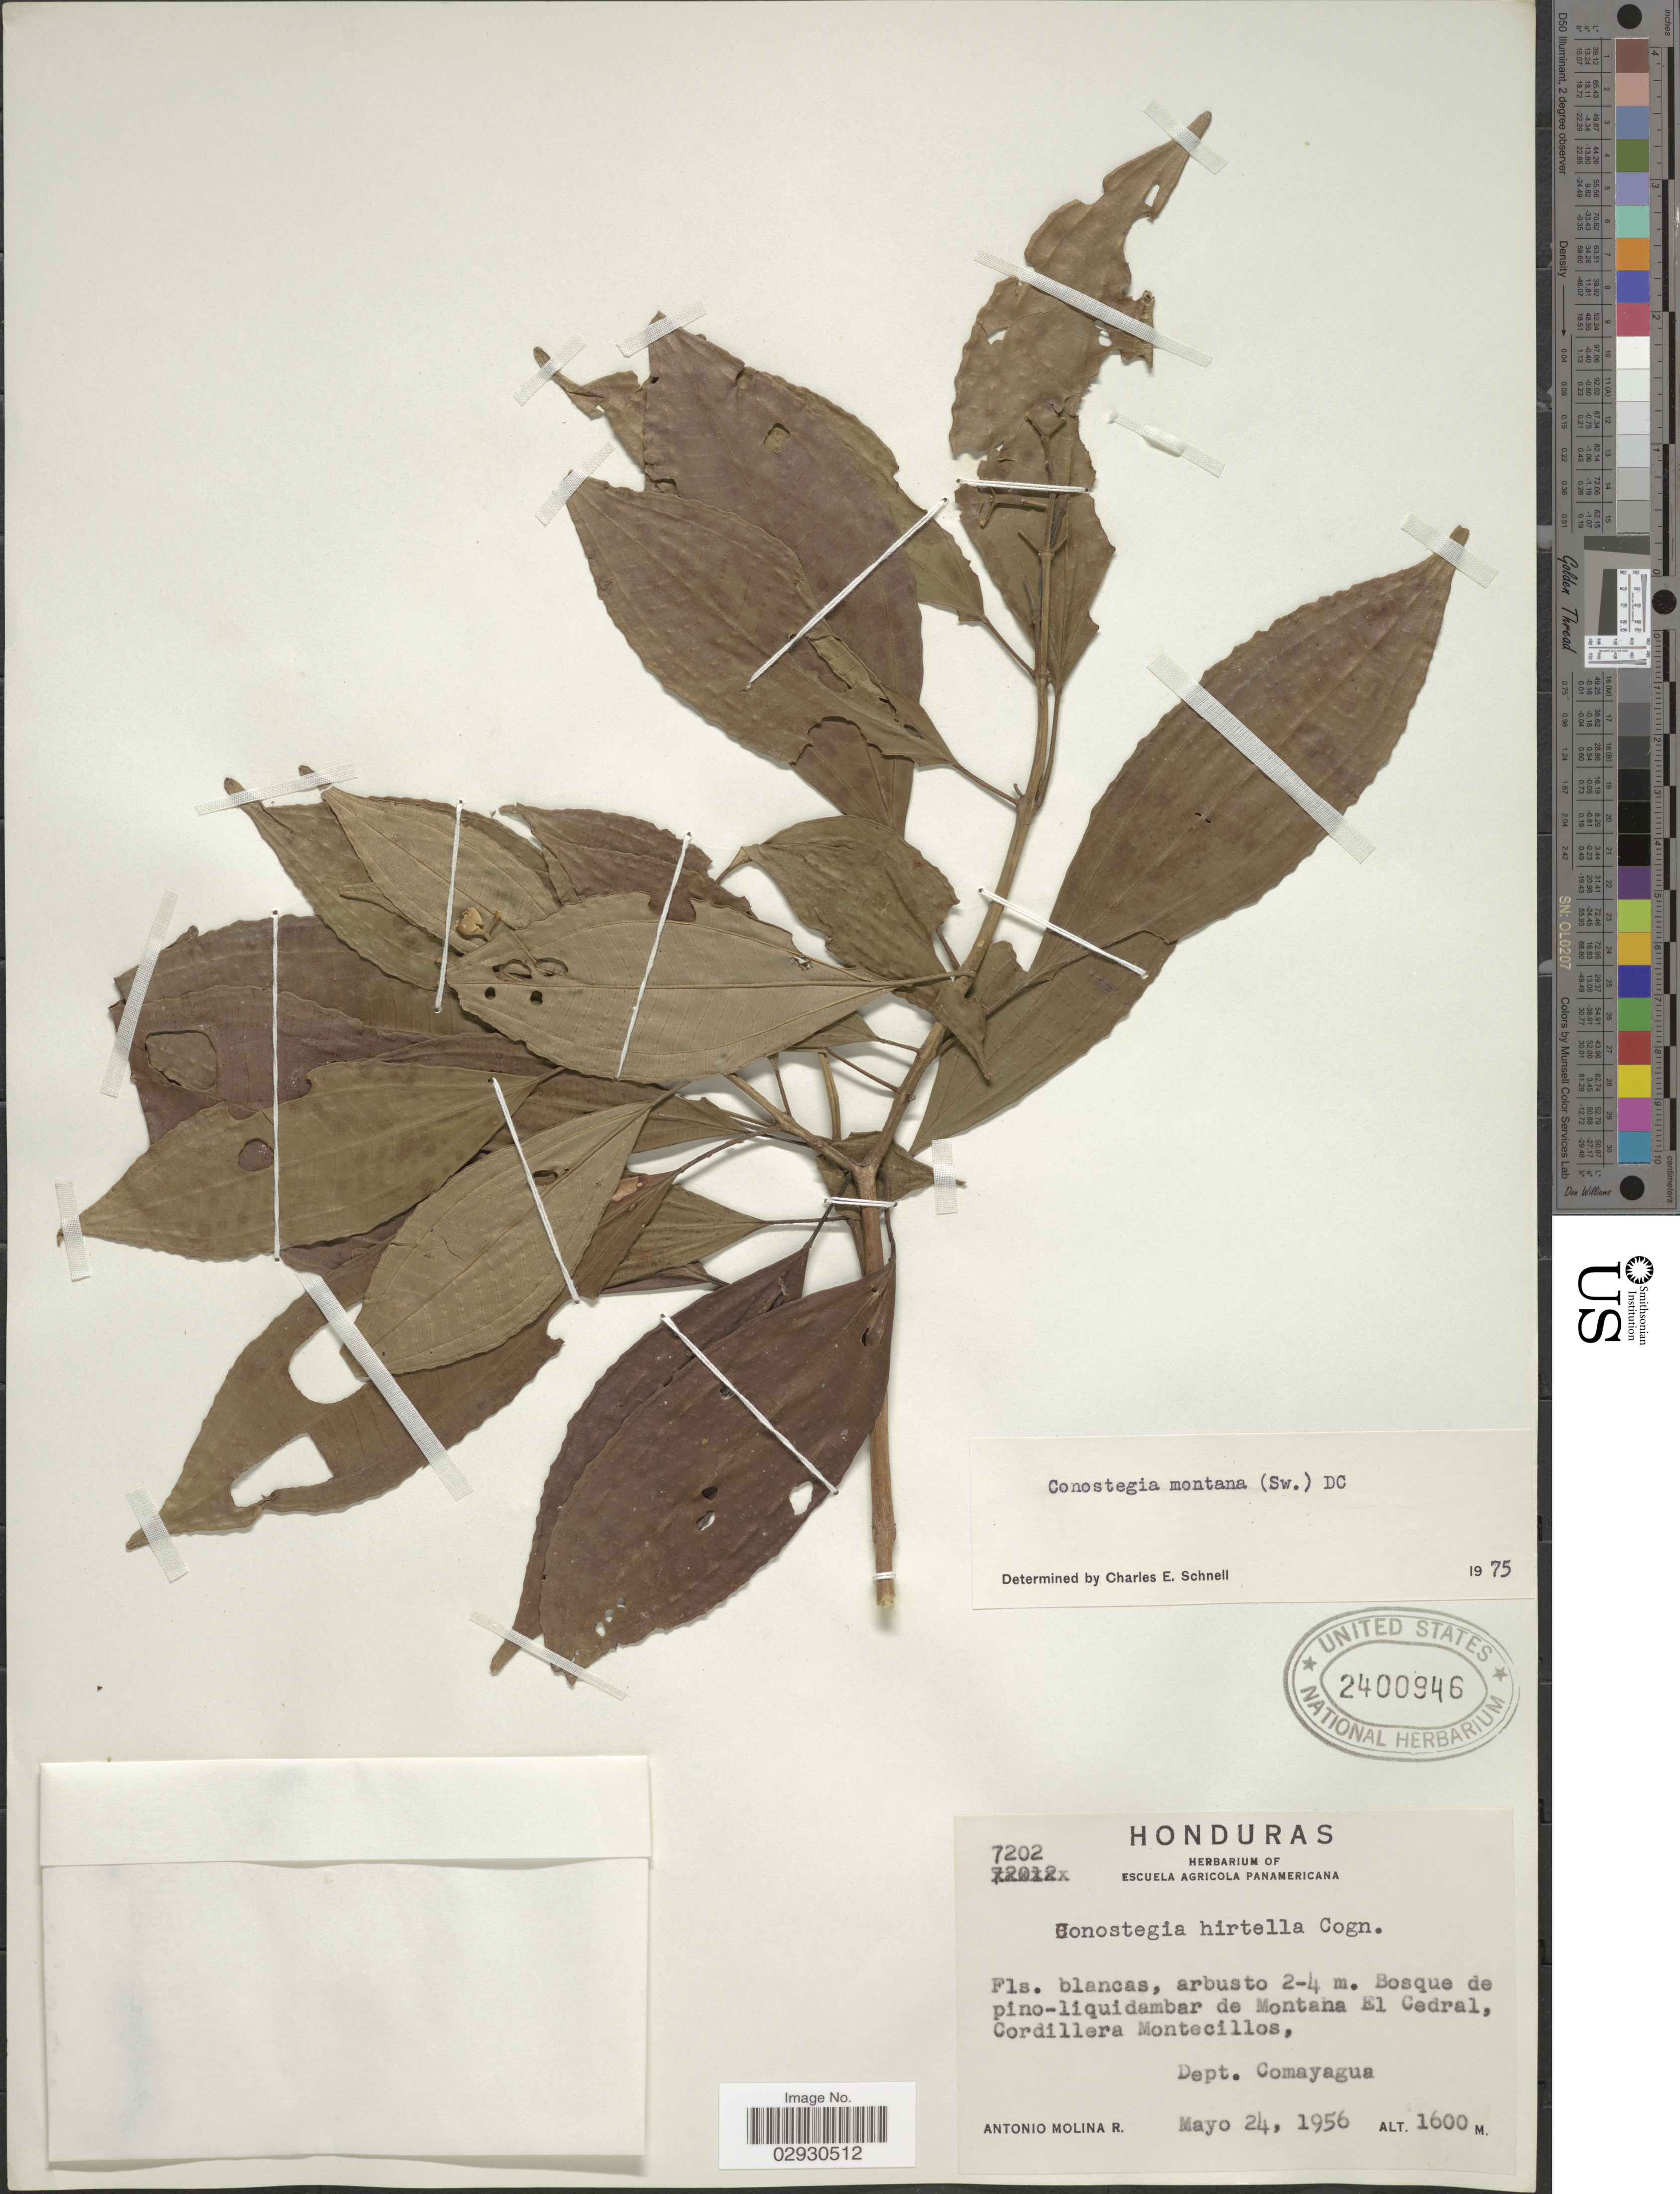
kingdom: Plantae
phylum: Tracheophyta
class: Magnoliopsida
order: Myrtales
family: Melastomataceae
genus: Conostegia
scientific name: Conostegia montana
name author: (Sw.) D. Don ex DC.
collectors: A. Molina R.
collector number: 7202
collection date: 1956-05-24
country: Honduras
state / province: Comayagua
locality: Bosque de pino-liquidambar de Montana El Cedral, Cordillera Montecillos, Dept. Comayagua.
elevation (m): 1600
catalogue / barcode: US 2400946